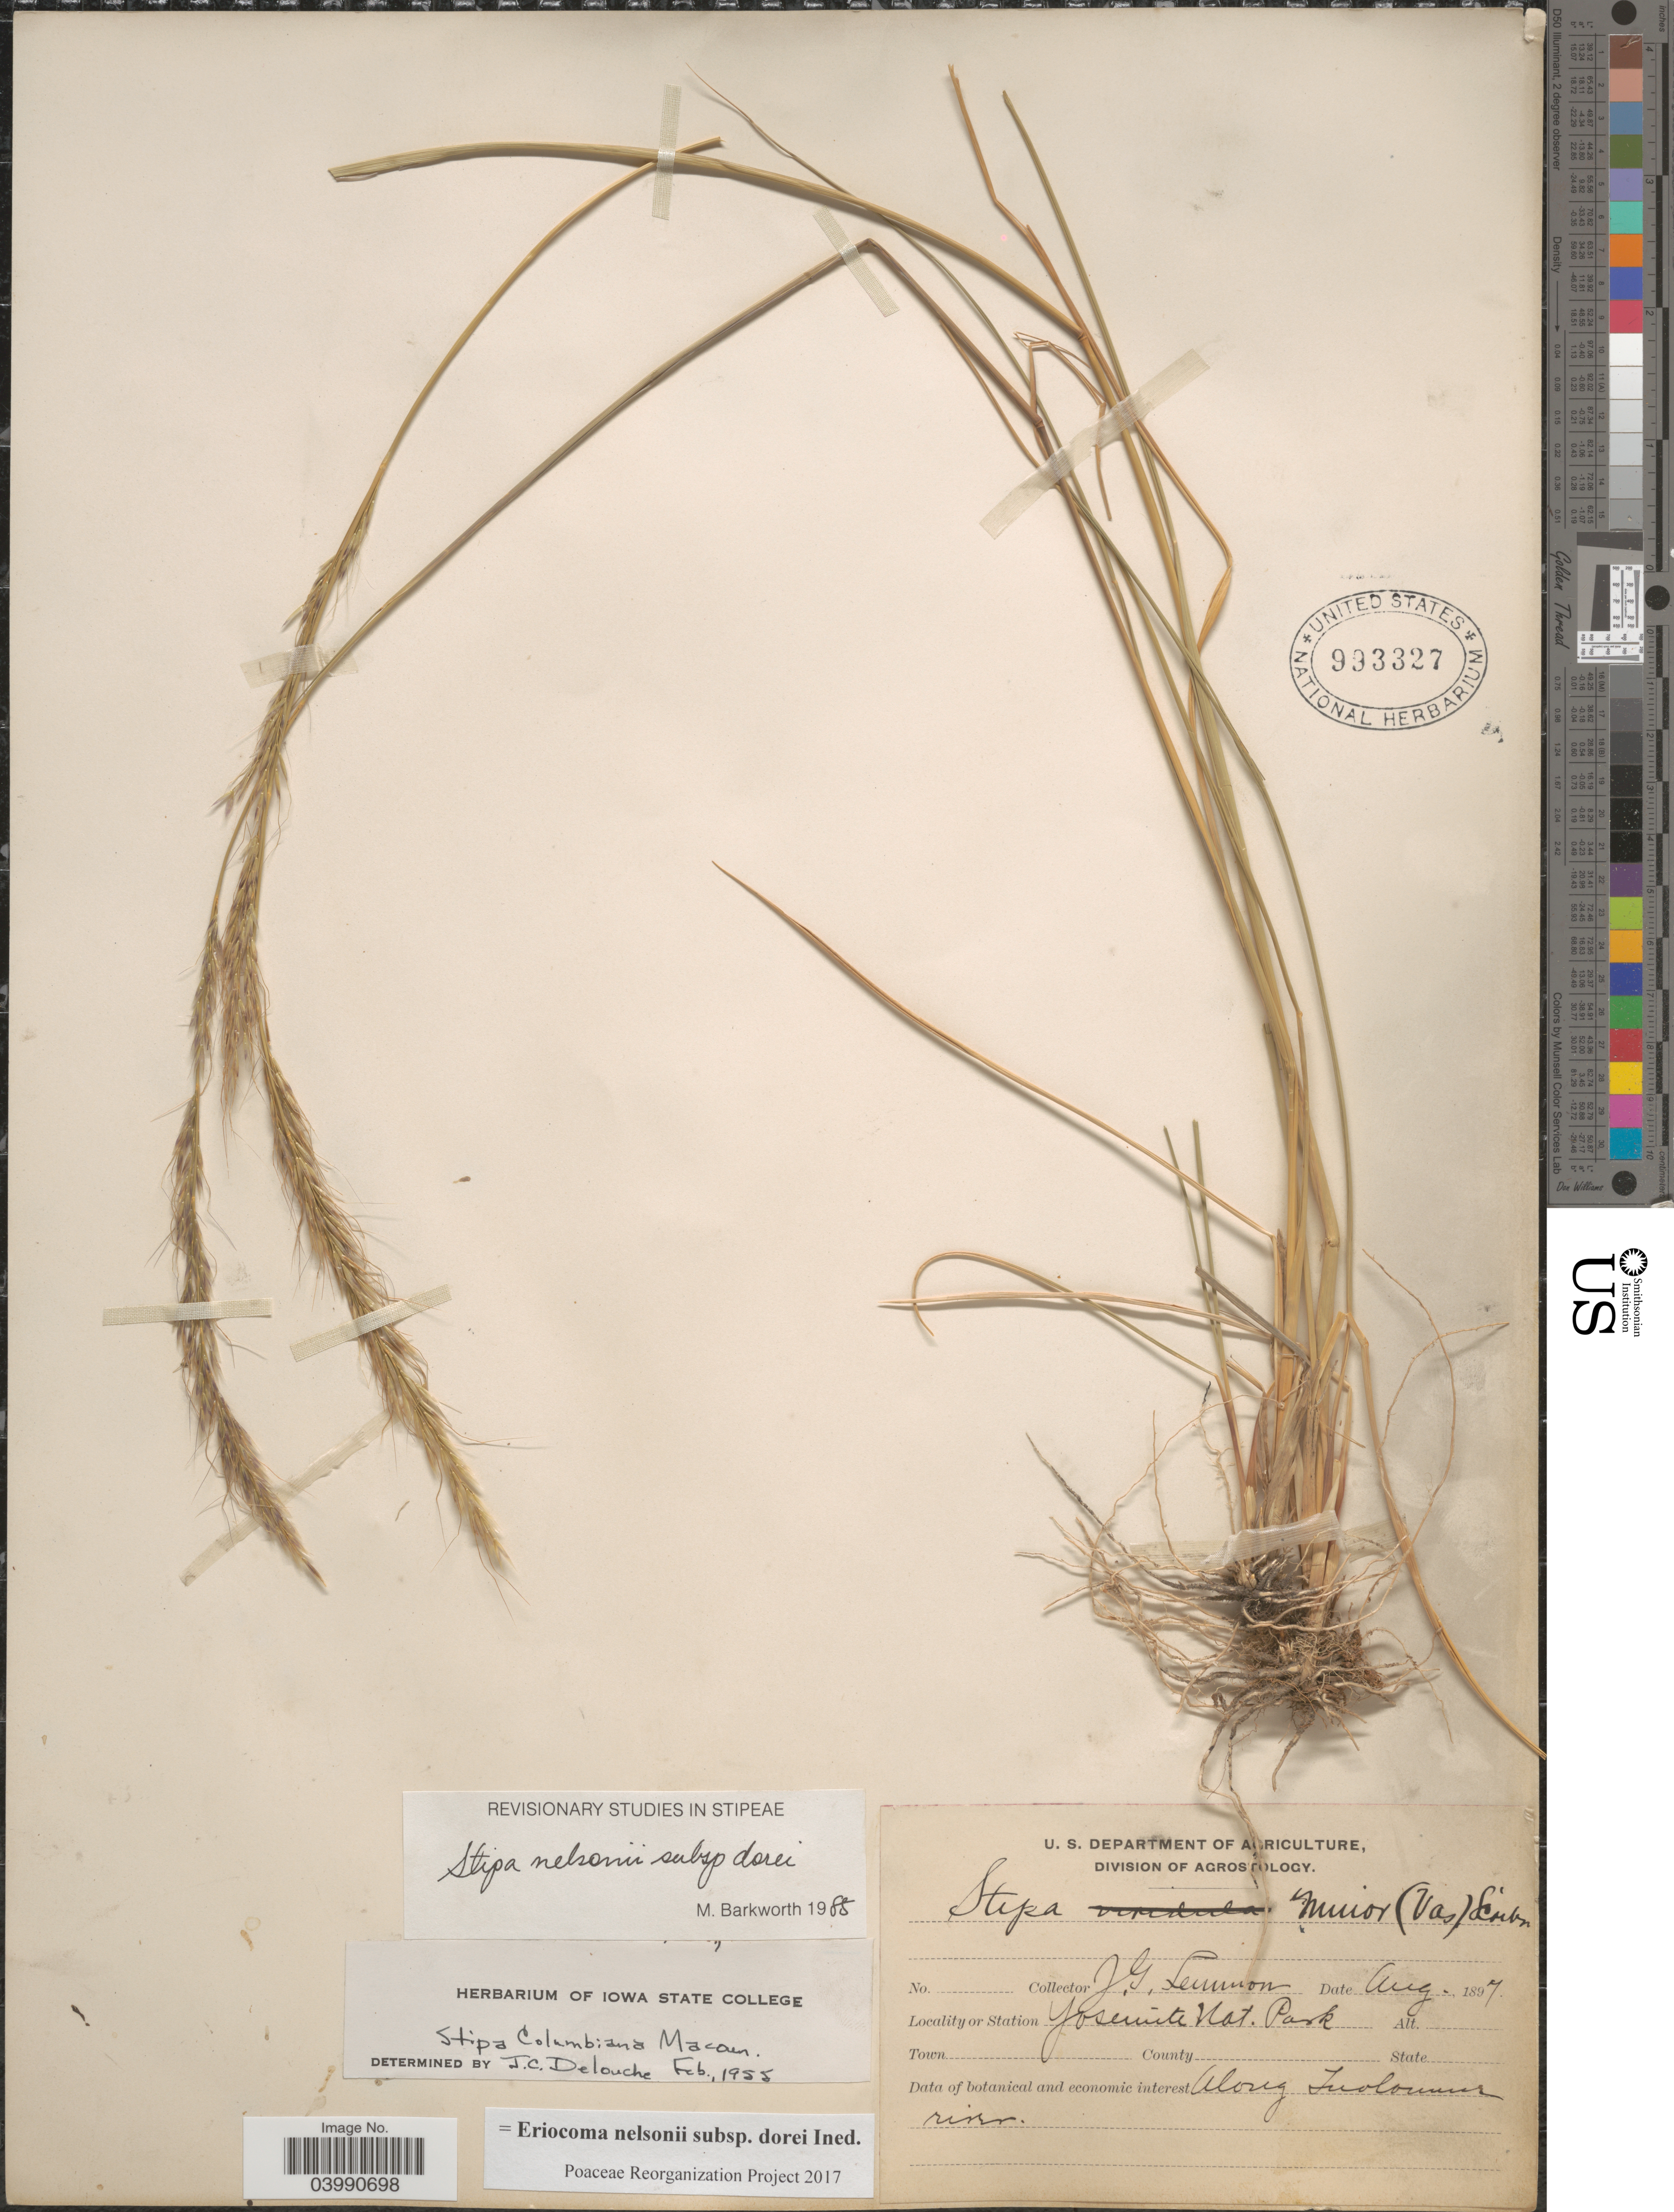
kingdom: Plantae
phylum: Tracheophyta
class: Liliopsida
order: Poales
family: Poaceae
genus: Eriocoma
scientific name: Eriocoma nelsonii subsp. dorei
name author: (Barkworth & J. Maze) Romasch.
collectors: J. Lemmon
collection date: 1897-08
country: United States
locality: Yosemite Nat. Park. Along Tuolumne river.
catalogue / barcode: US 993327